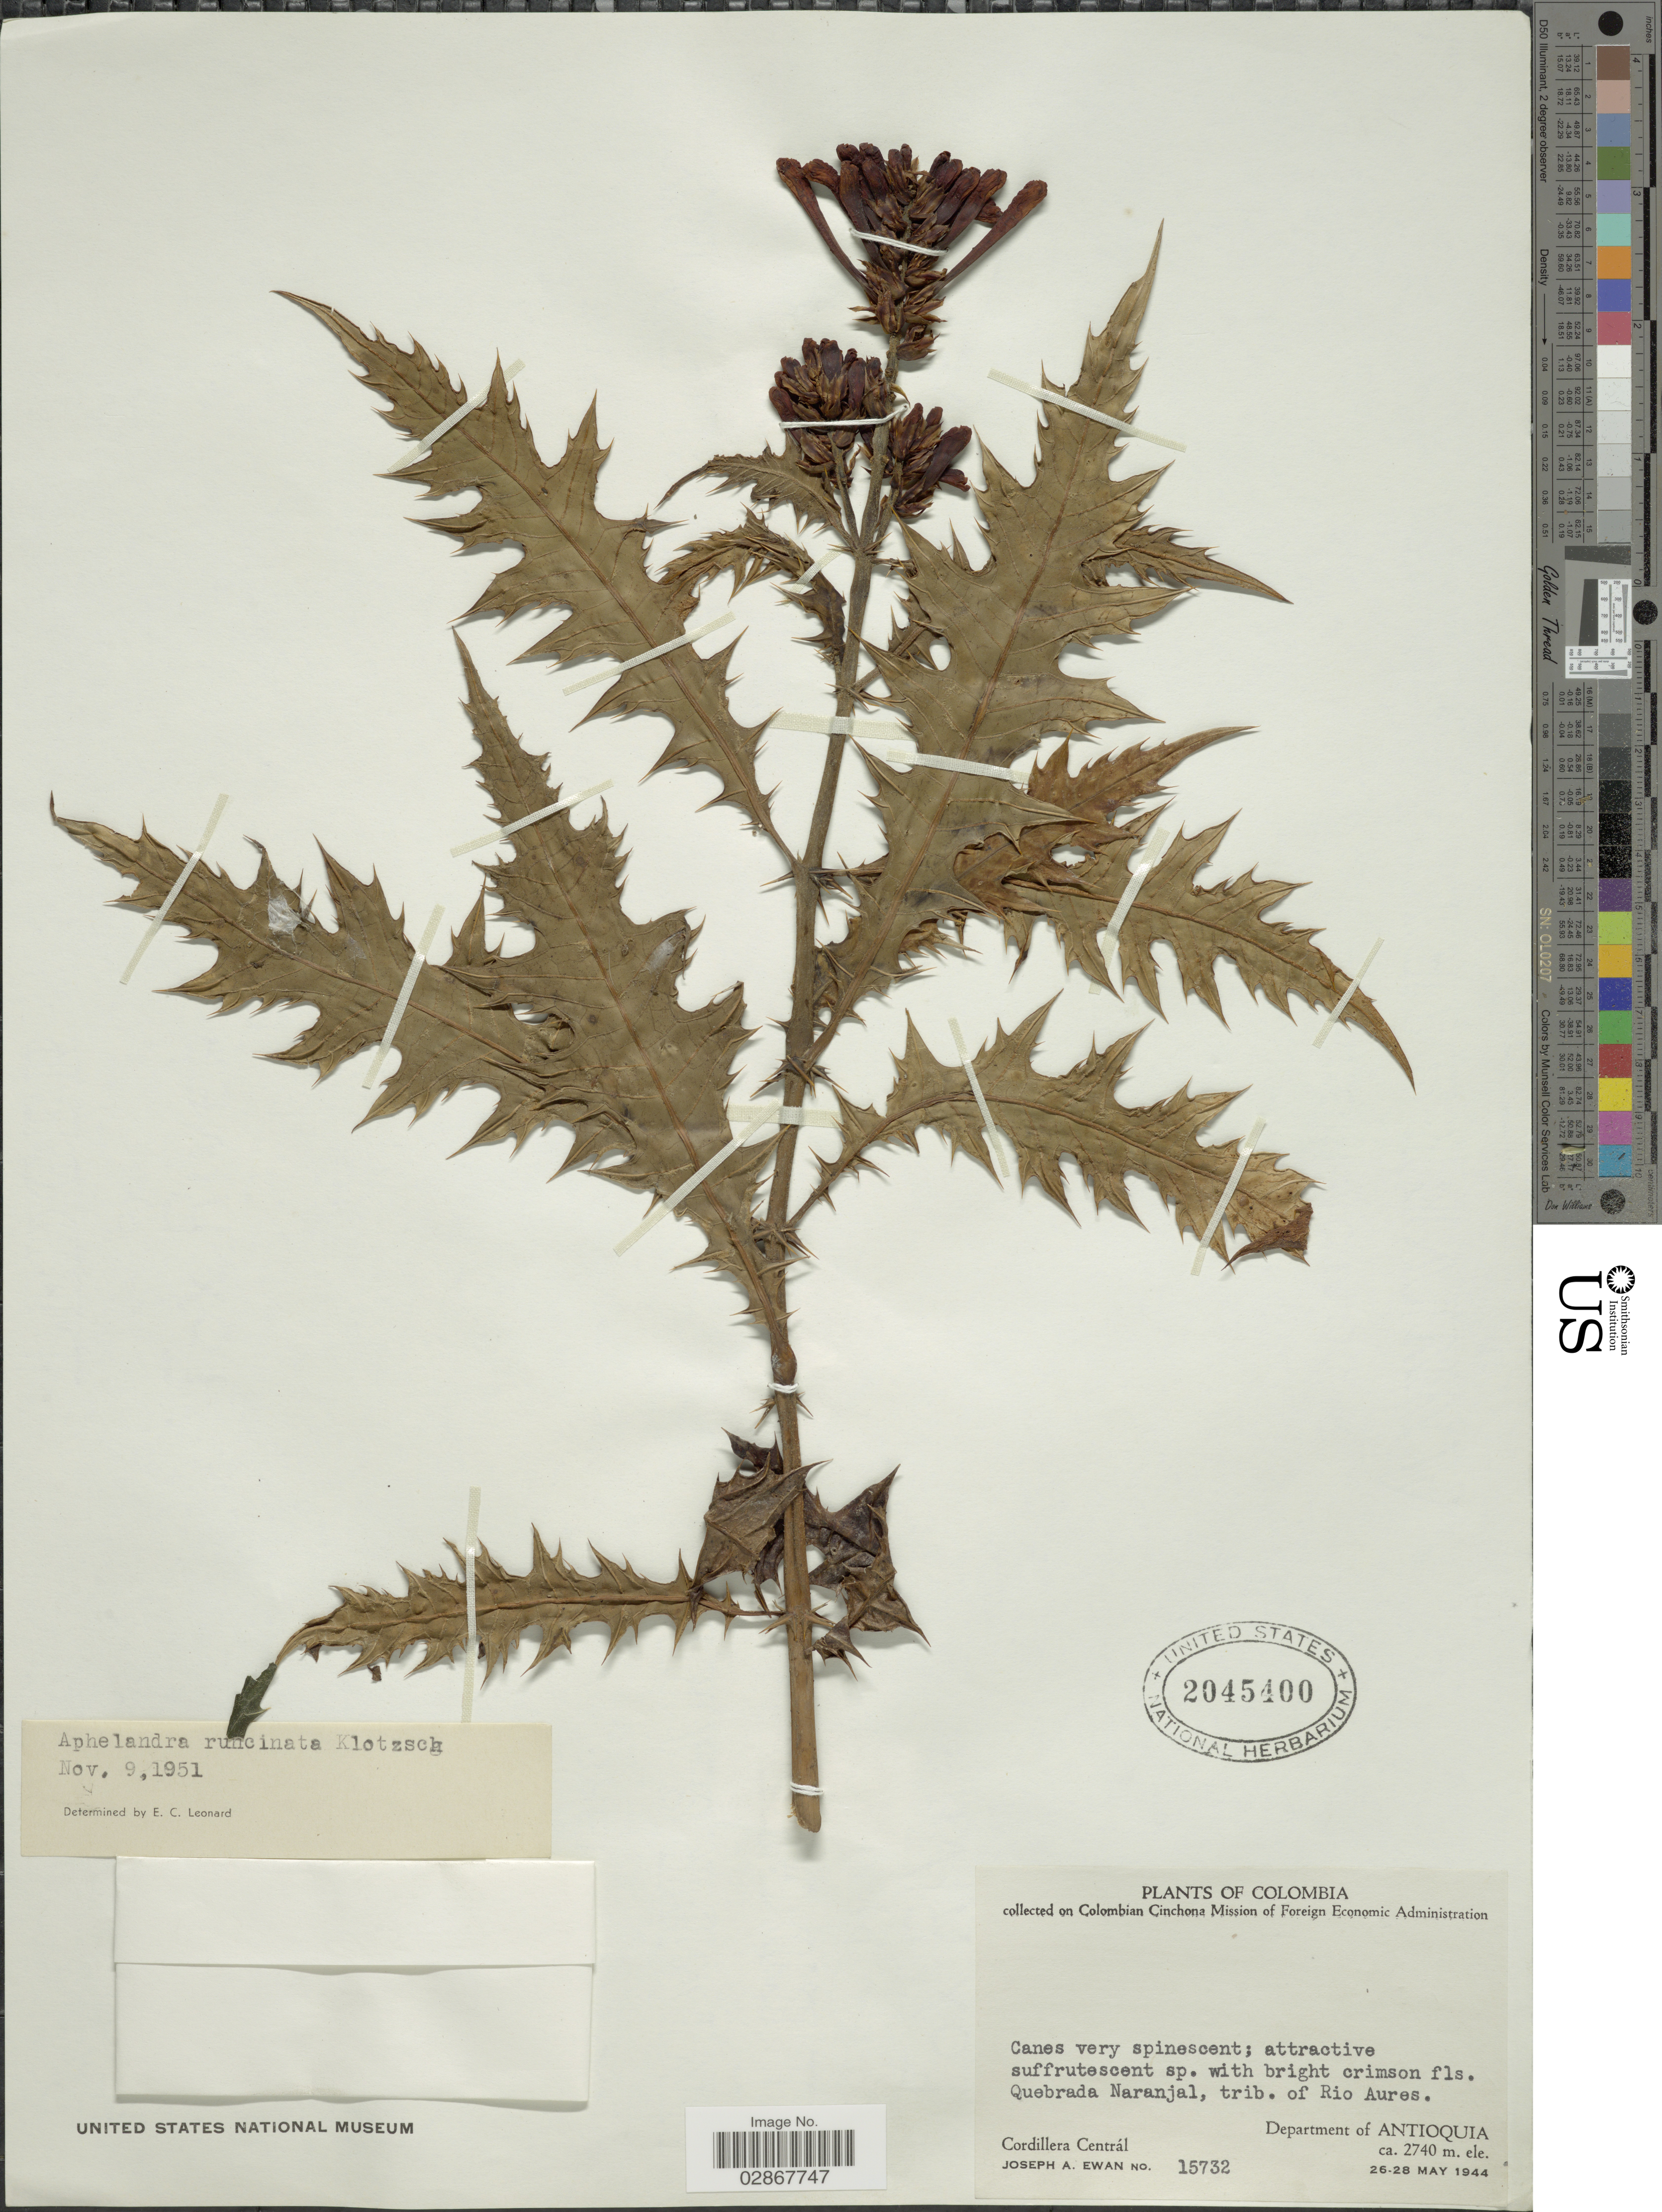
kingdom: Plantae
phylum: Tracheophyta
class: Magnoliopsida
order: Lamiales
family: Acanthaceae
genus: Aphelandra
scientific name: Aphelandra runcinata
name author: Klotzsch ex Nees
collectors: J. A. Ewan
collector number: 15732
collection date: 1944-05-26/1944-05-28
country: Colombia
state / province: Antioquia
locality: Quebrada Naranjal, trib. of Rio Aures. Department of Antioquia. Cordillera Centrál.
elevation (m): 2740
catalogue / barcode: US 2045400